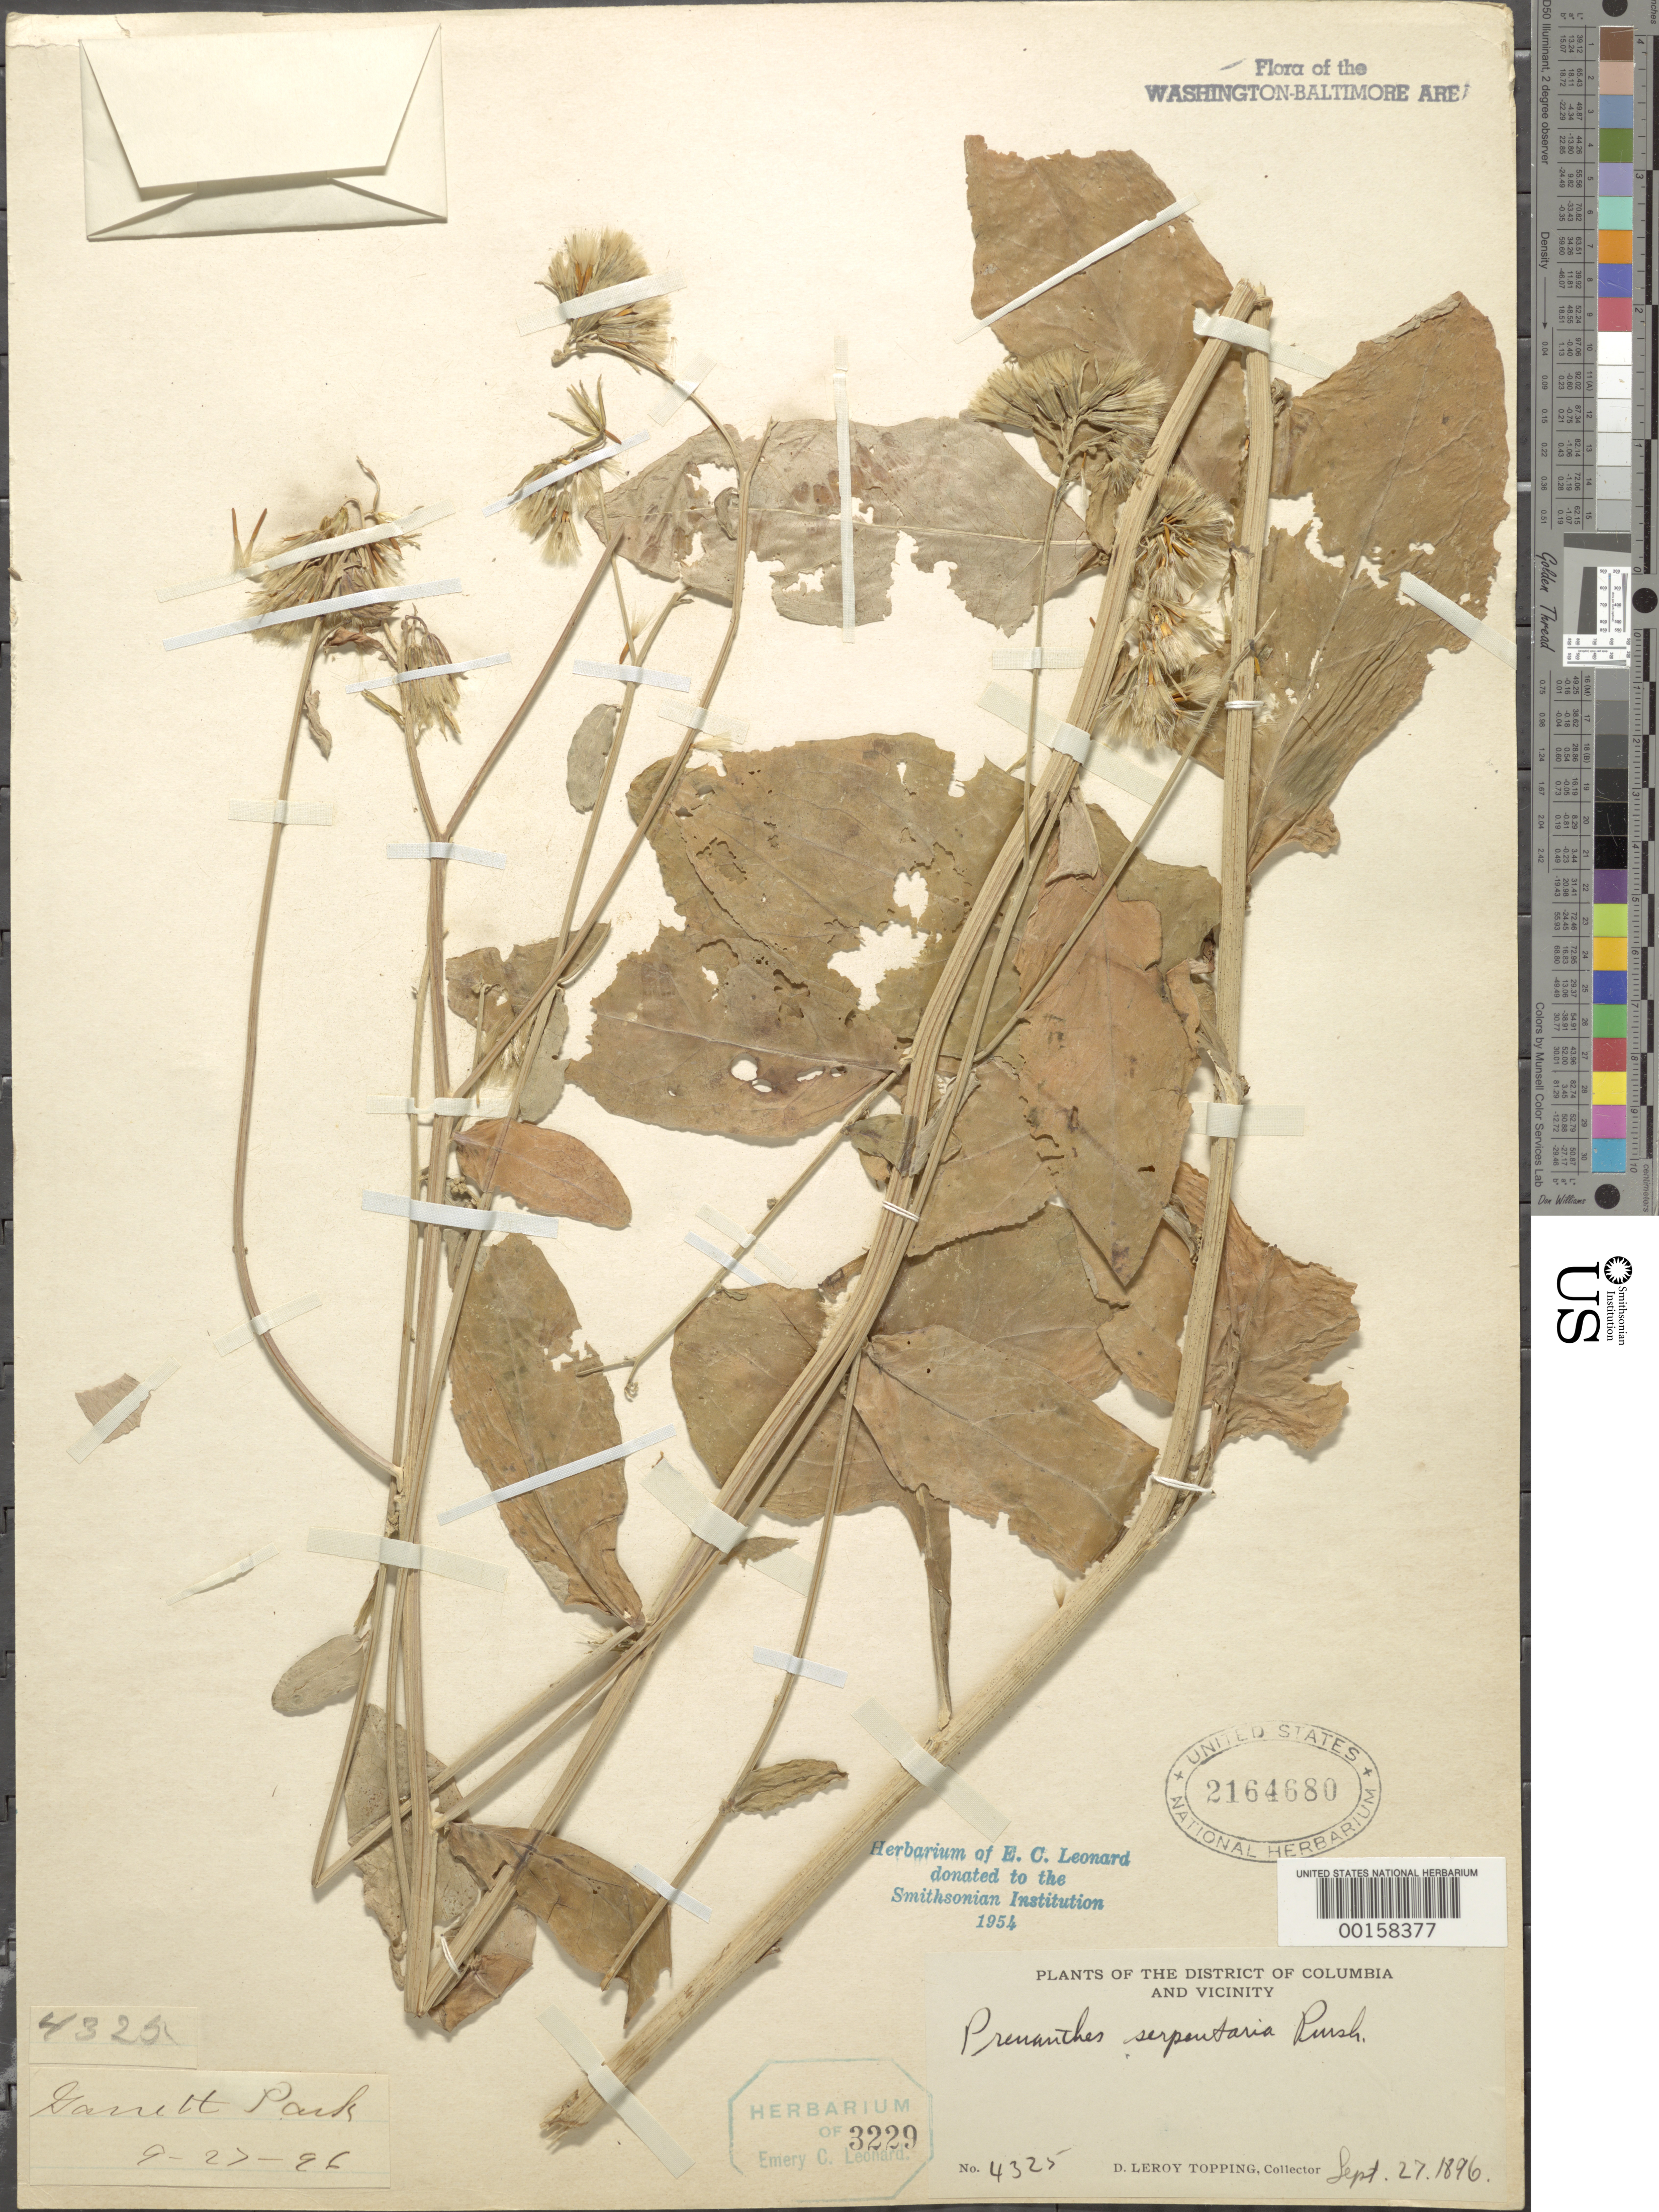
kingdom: Plantae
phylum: Tracheophyta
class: Magnoliopsida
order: Asterales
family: Asteraceae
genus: Nabalus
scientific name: Nabalus serpentarius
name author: (Pursh) Hook.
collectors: D. L. Topping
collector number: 4325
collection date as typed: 27 Sep 1896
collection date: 1896-09-27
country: United States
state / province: Maryland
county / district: Anne Arundel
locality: Garrett Park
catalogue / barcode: US 2164680